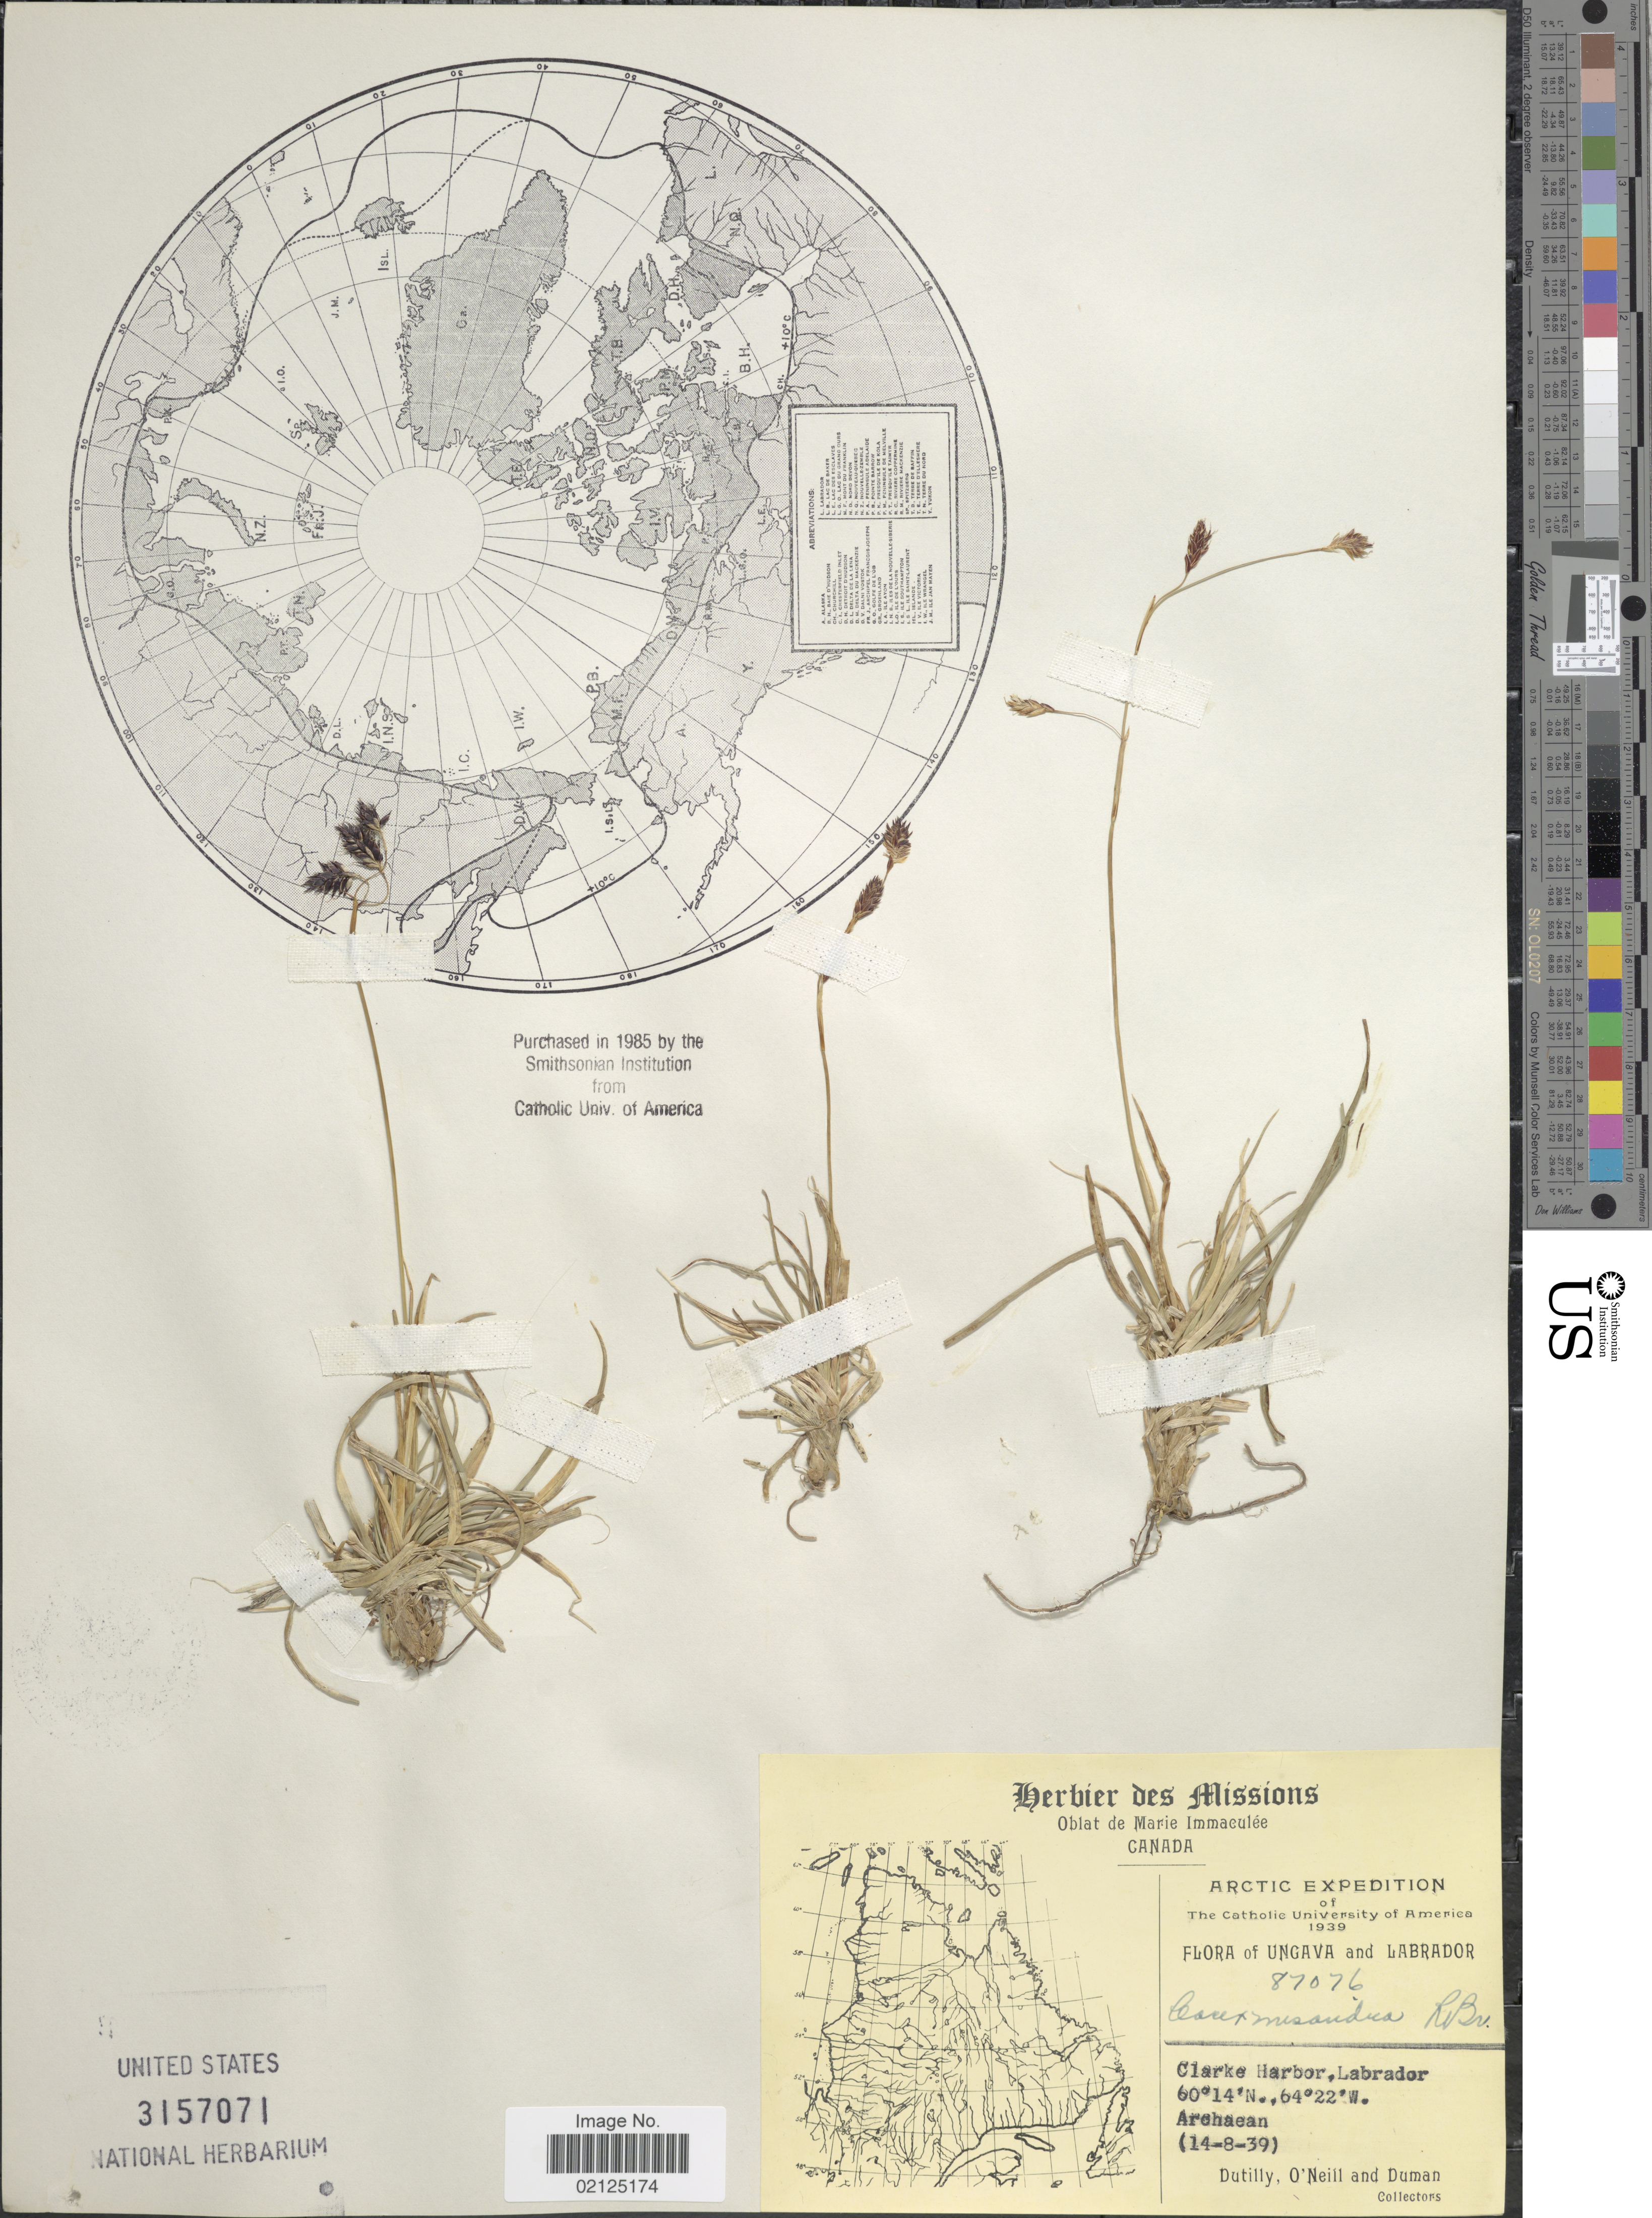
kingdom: Plantae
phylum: Tracheophyta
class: Liliopsida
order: Poales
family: Cyperaceae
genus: Carex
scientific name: Carex fuliginosa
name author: Schkuhr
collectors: -. Dutilly, O' Neill & -. Duman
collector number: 87076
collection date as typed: Transcribed d/m/y: 14/8/39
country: Canada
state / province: Newfoundland and Labrador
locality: Arctic, Clarke Harbor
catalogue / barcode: US 3157071